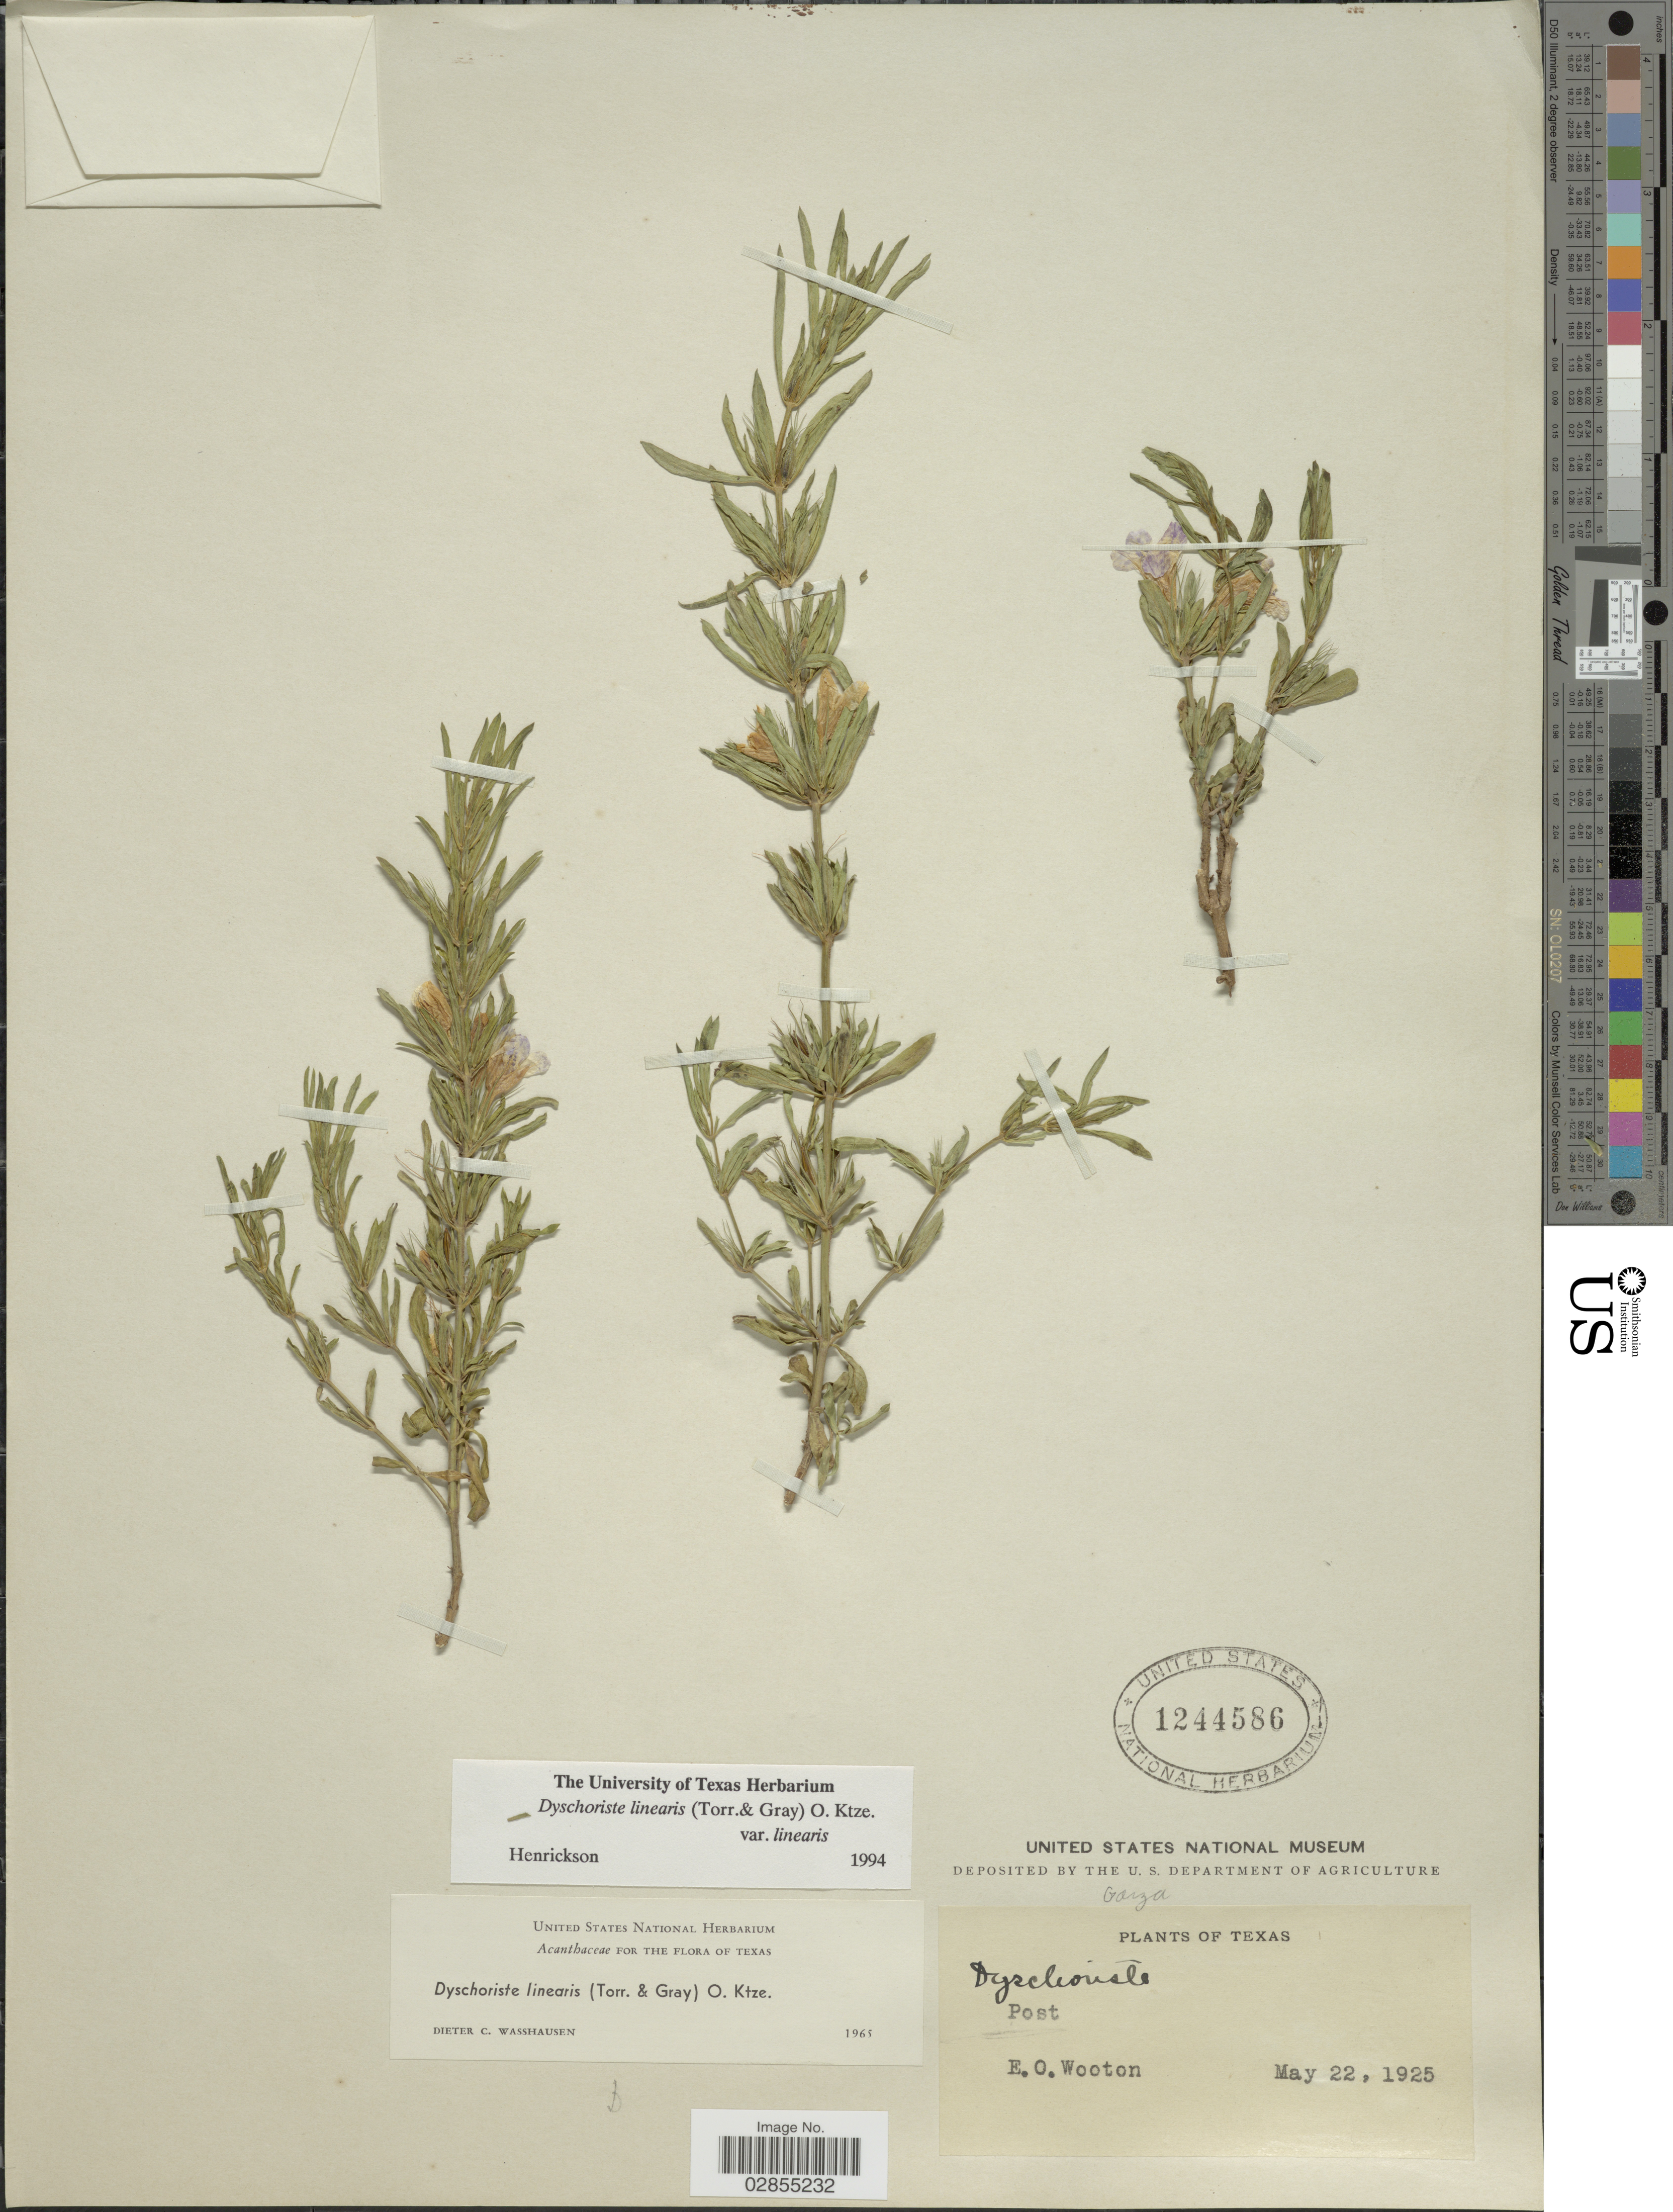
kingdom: Plantae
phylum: Tracheophyta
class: Magnoliopsida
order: Lamiales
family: Acanthaceae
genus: Dyschoriste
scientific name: Dyschoriste linearis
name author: (Torr. & A. Gray) Kuntze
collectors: E. O. Wooton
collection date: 1925-05-22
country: United States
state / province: Texas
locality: Post.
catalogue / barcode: US 1244586